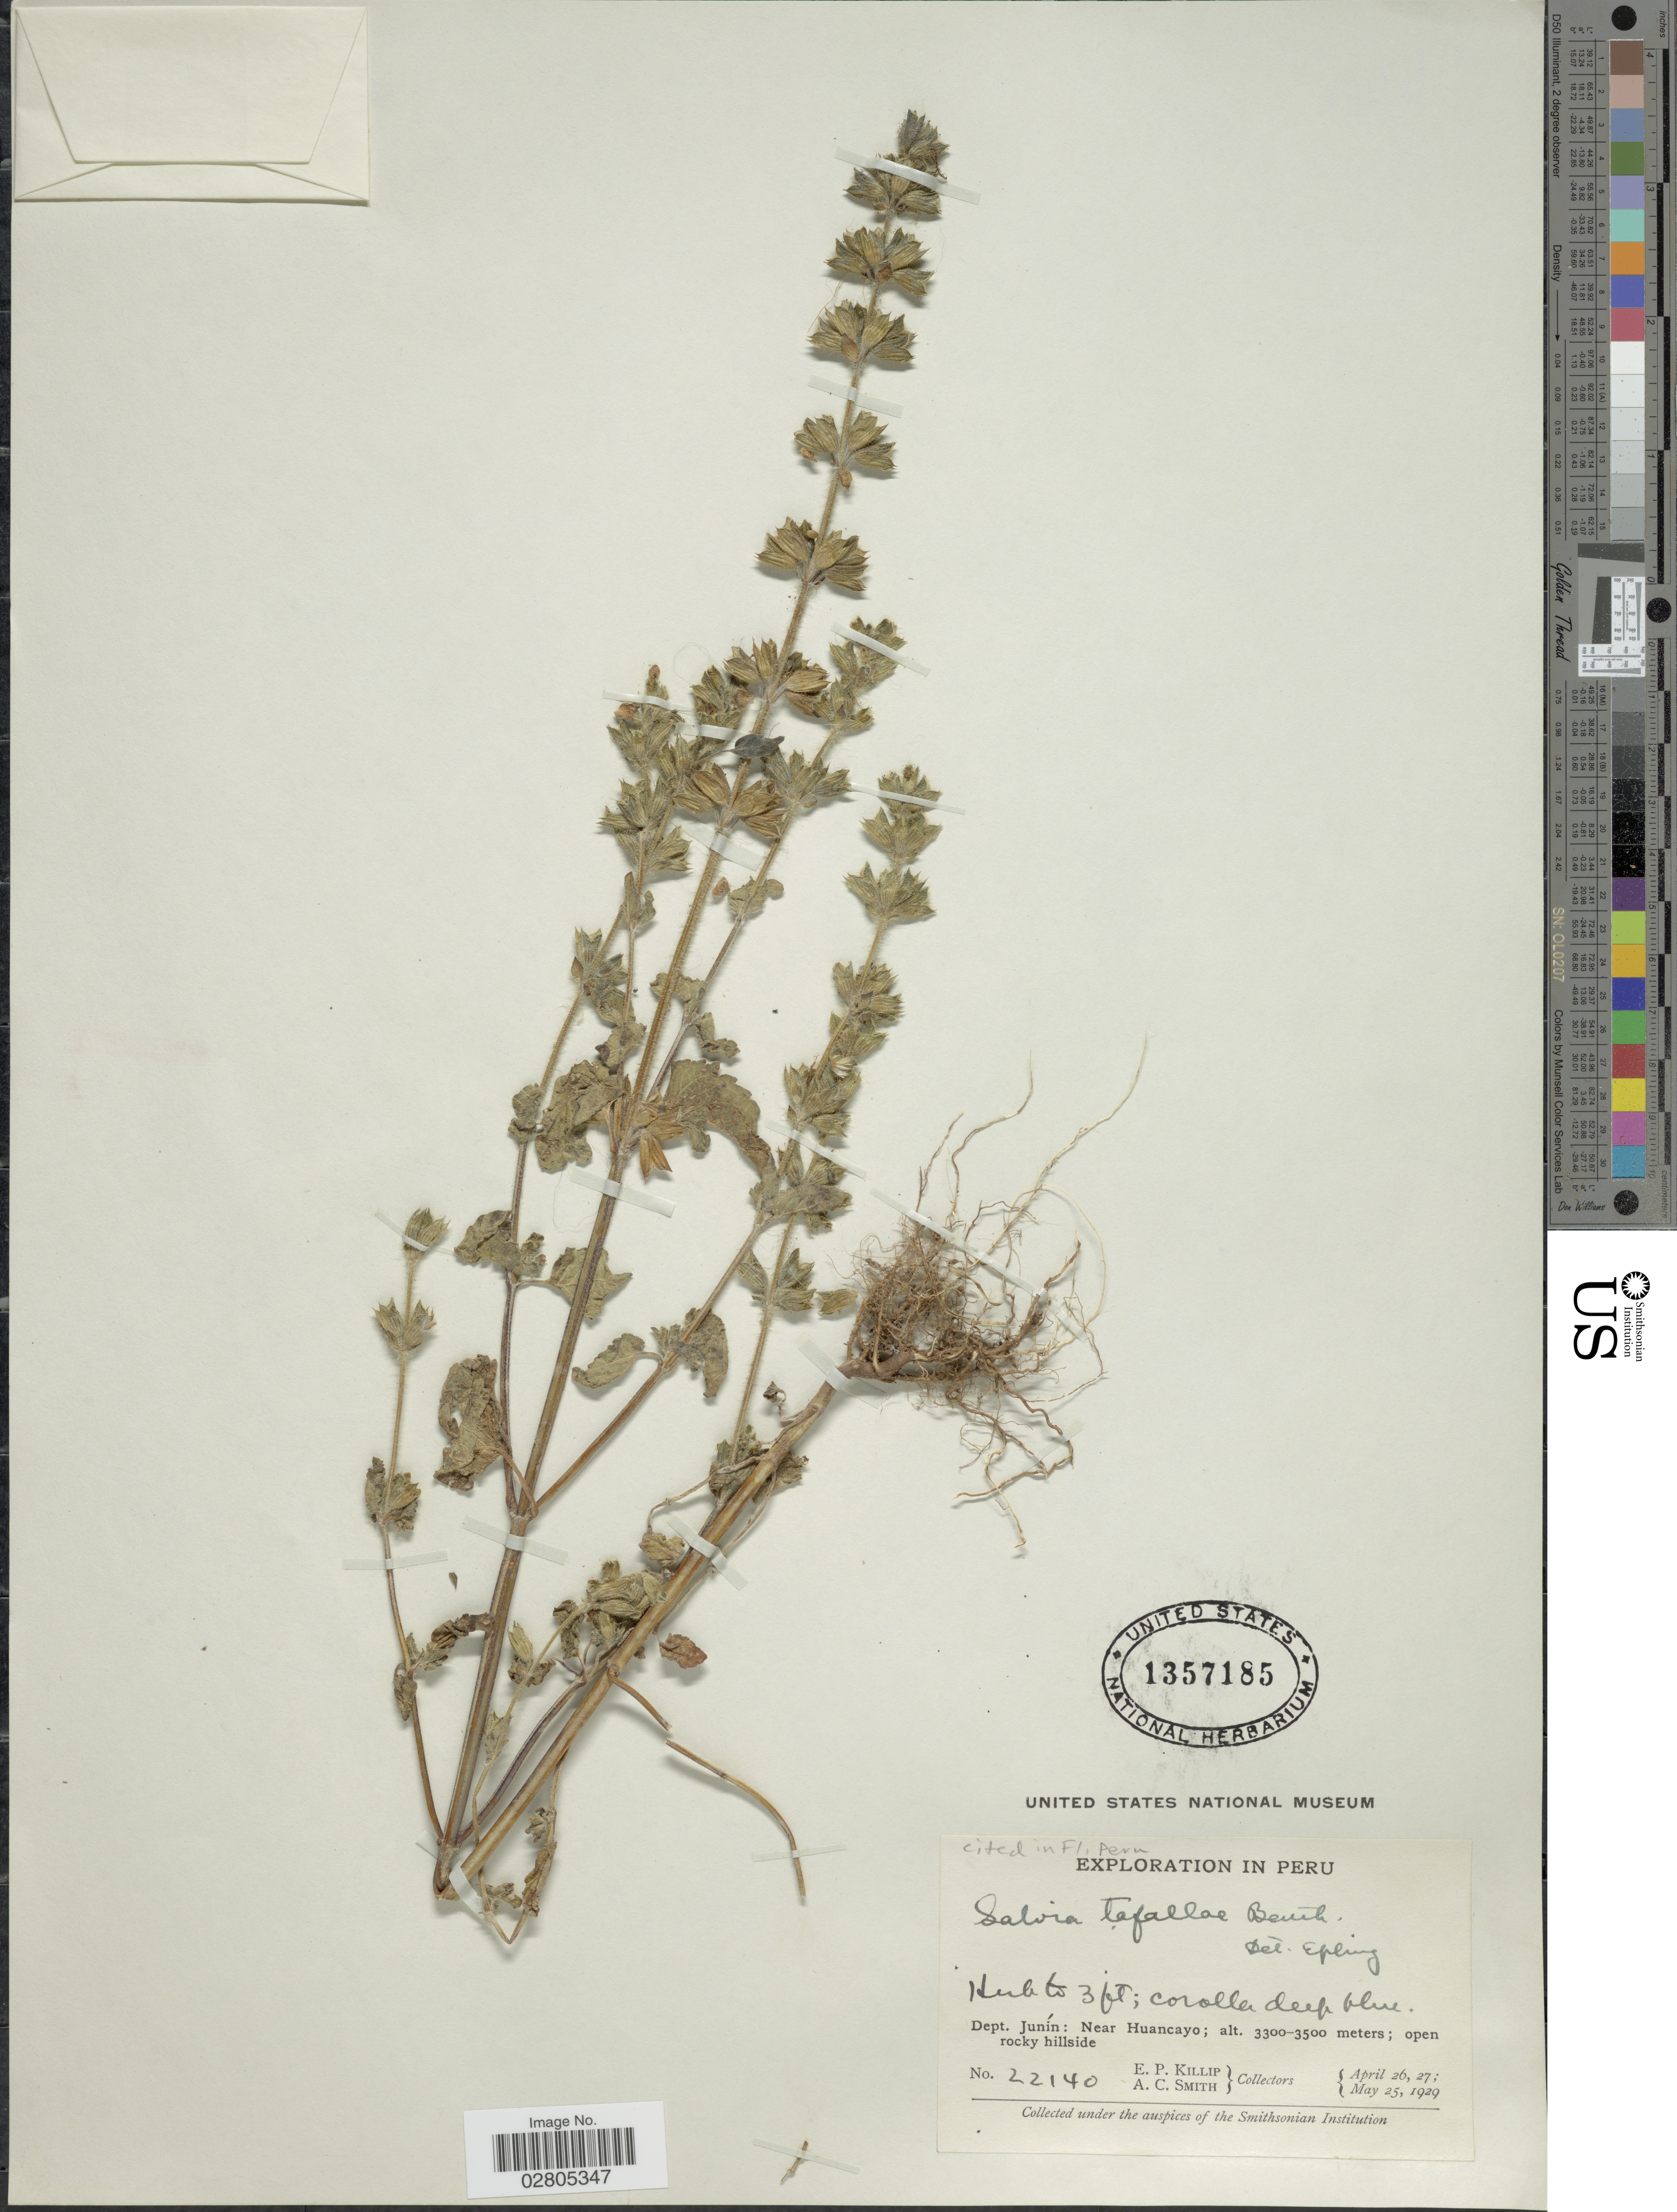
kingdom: Plantae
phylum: Tracheophyta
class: Magnoliopsida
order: Lamiales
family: Lamiaceae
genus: Salvia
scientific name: Salvia tafallae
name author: Benth.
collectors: E. P. Killip & A. C. Smith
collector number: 22140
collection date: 1929-04-26/1929-05-25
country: Peru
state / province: Junín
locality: Dept. Junín, Near Huancayo.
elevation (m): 3300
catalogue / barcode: US 1357185